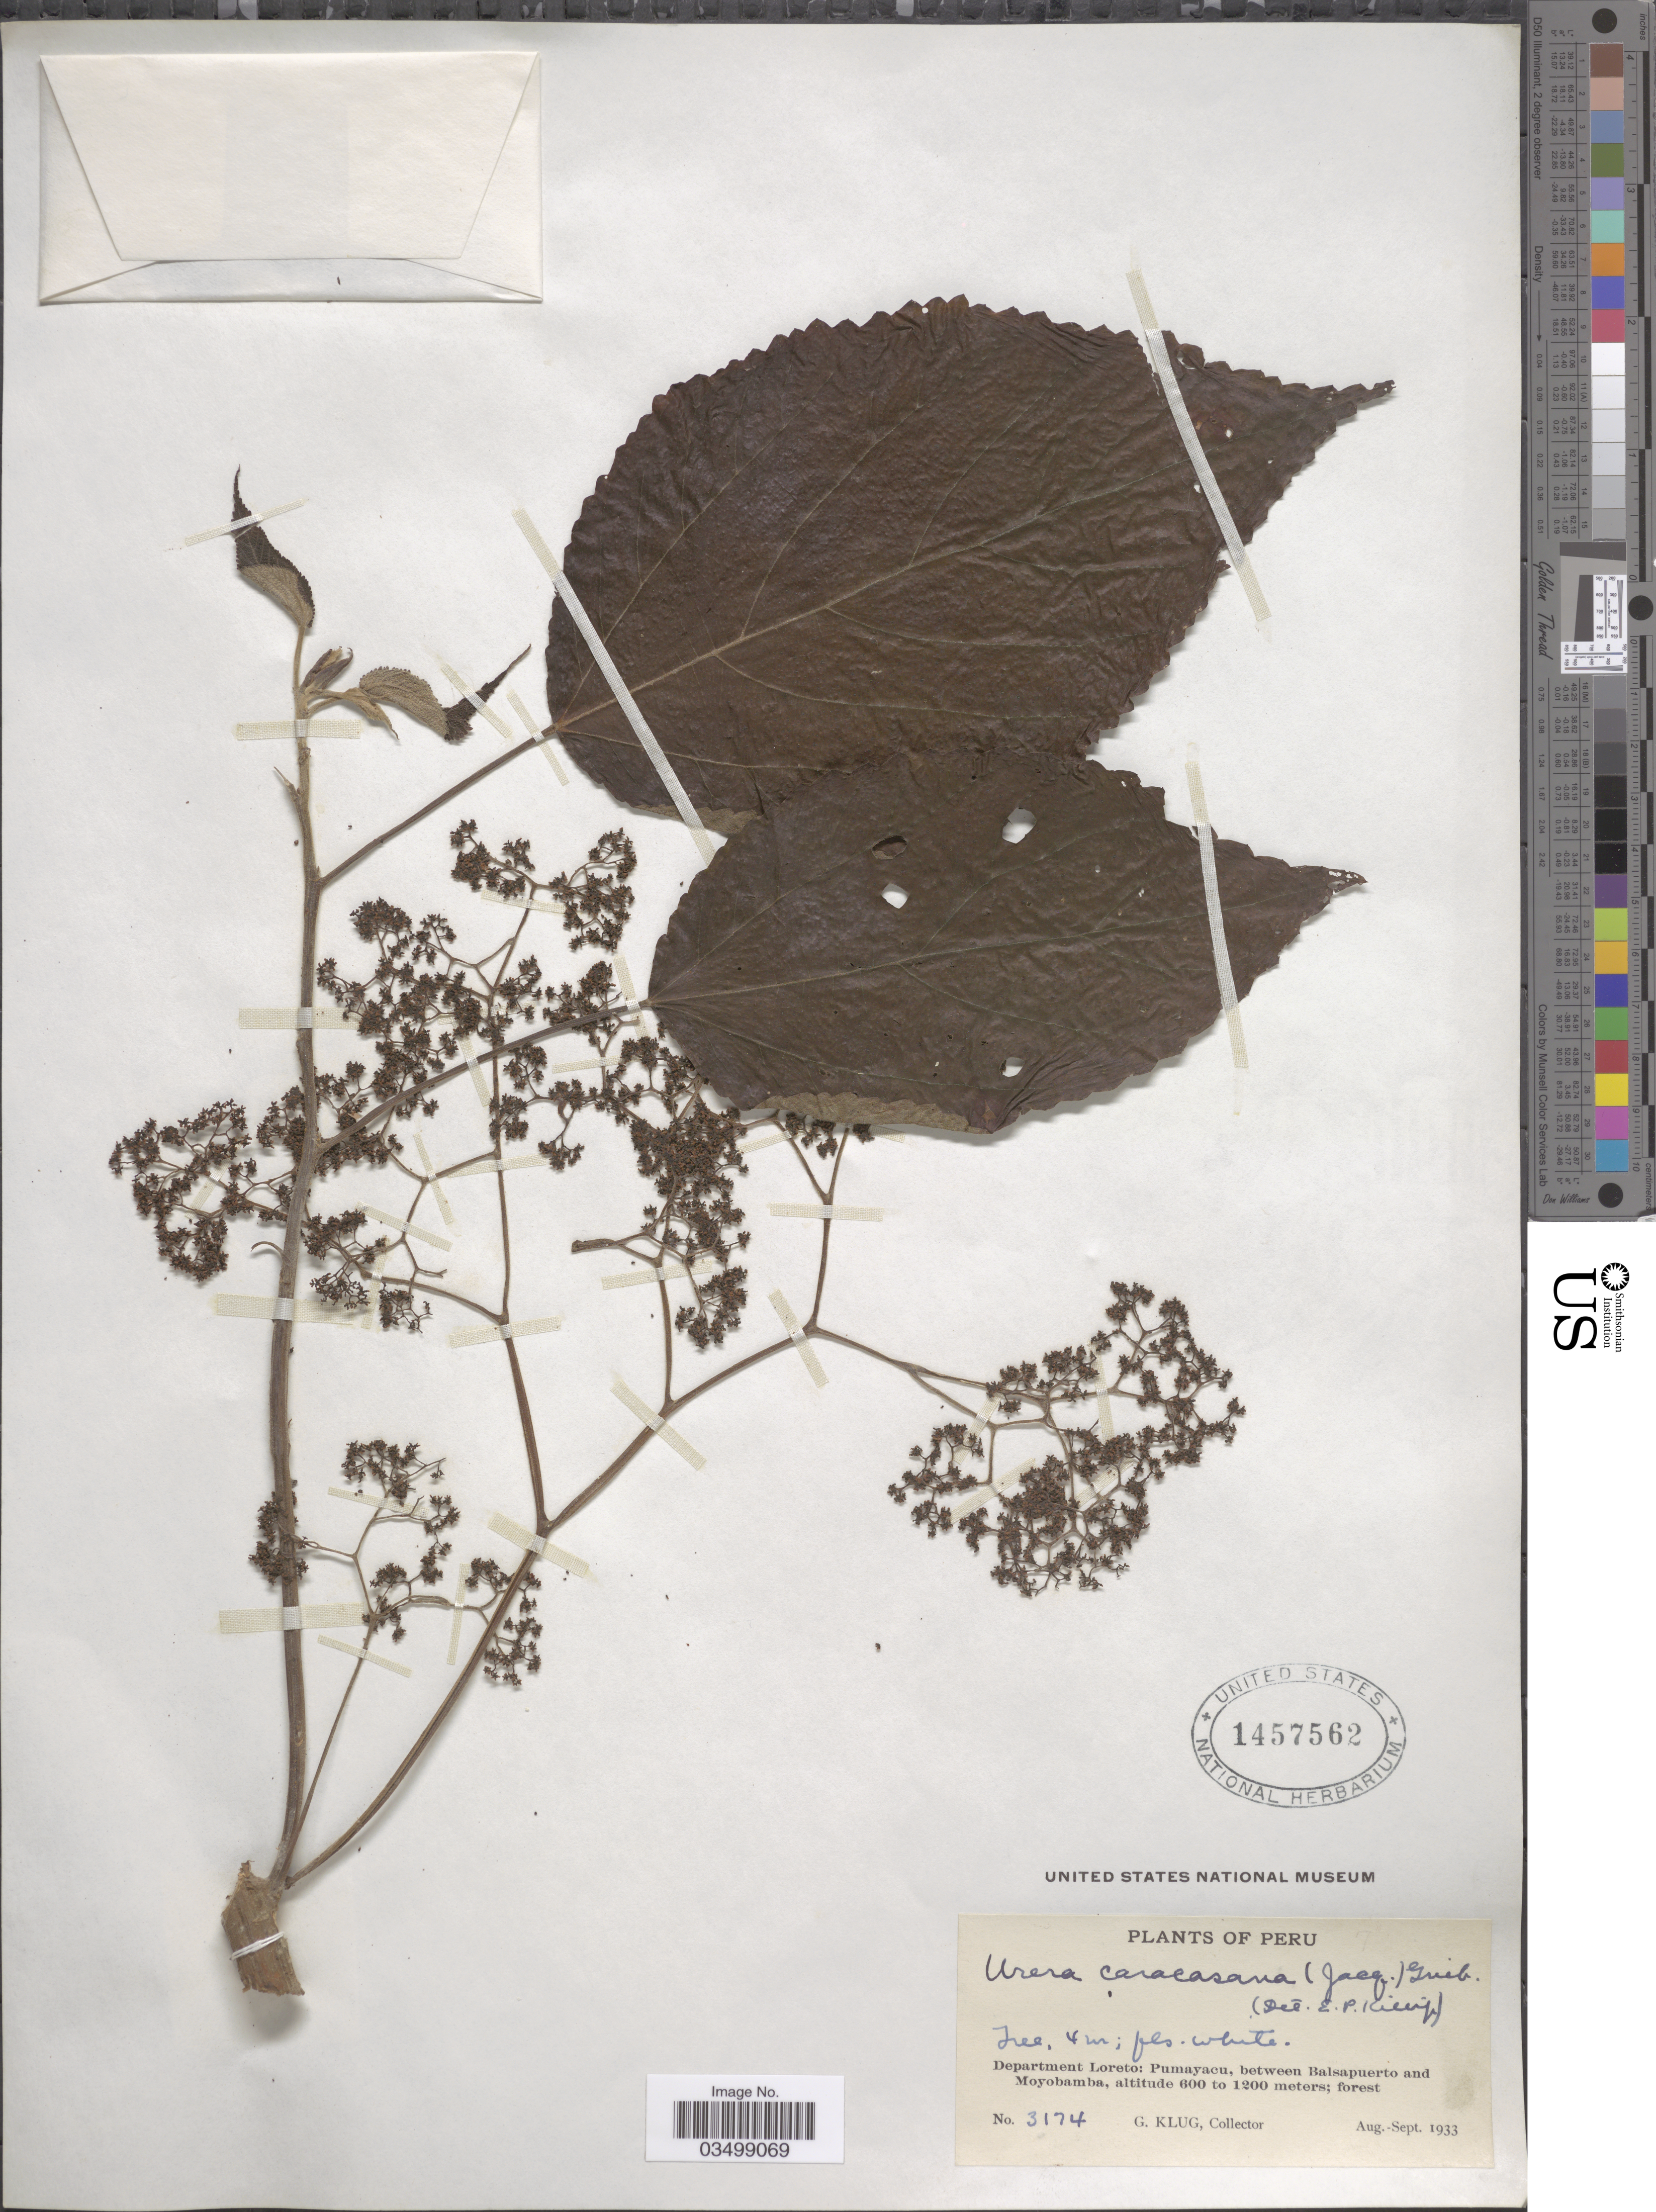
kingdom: Plantae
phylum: Tracheophyta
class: Magnoliopsida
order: Rosales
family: Urticaceae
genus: Urera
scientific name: Urera caracasana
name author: (Jacq.) Gaudich. ex Griseb.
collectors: G. Klug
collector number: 3174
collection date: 1933-08/1933-09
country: Peru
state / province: Loreto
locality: Department Loreto: Pumayacu, between Balsapuerto and Moyobamba.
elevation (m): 600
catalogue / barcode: US 1457562